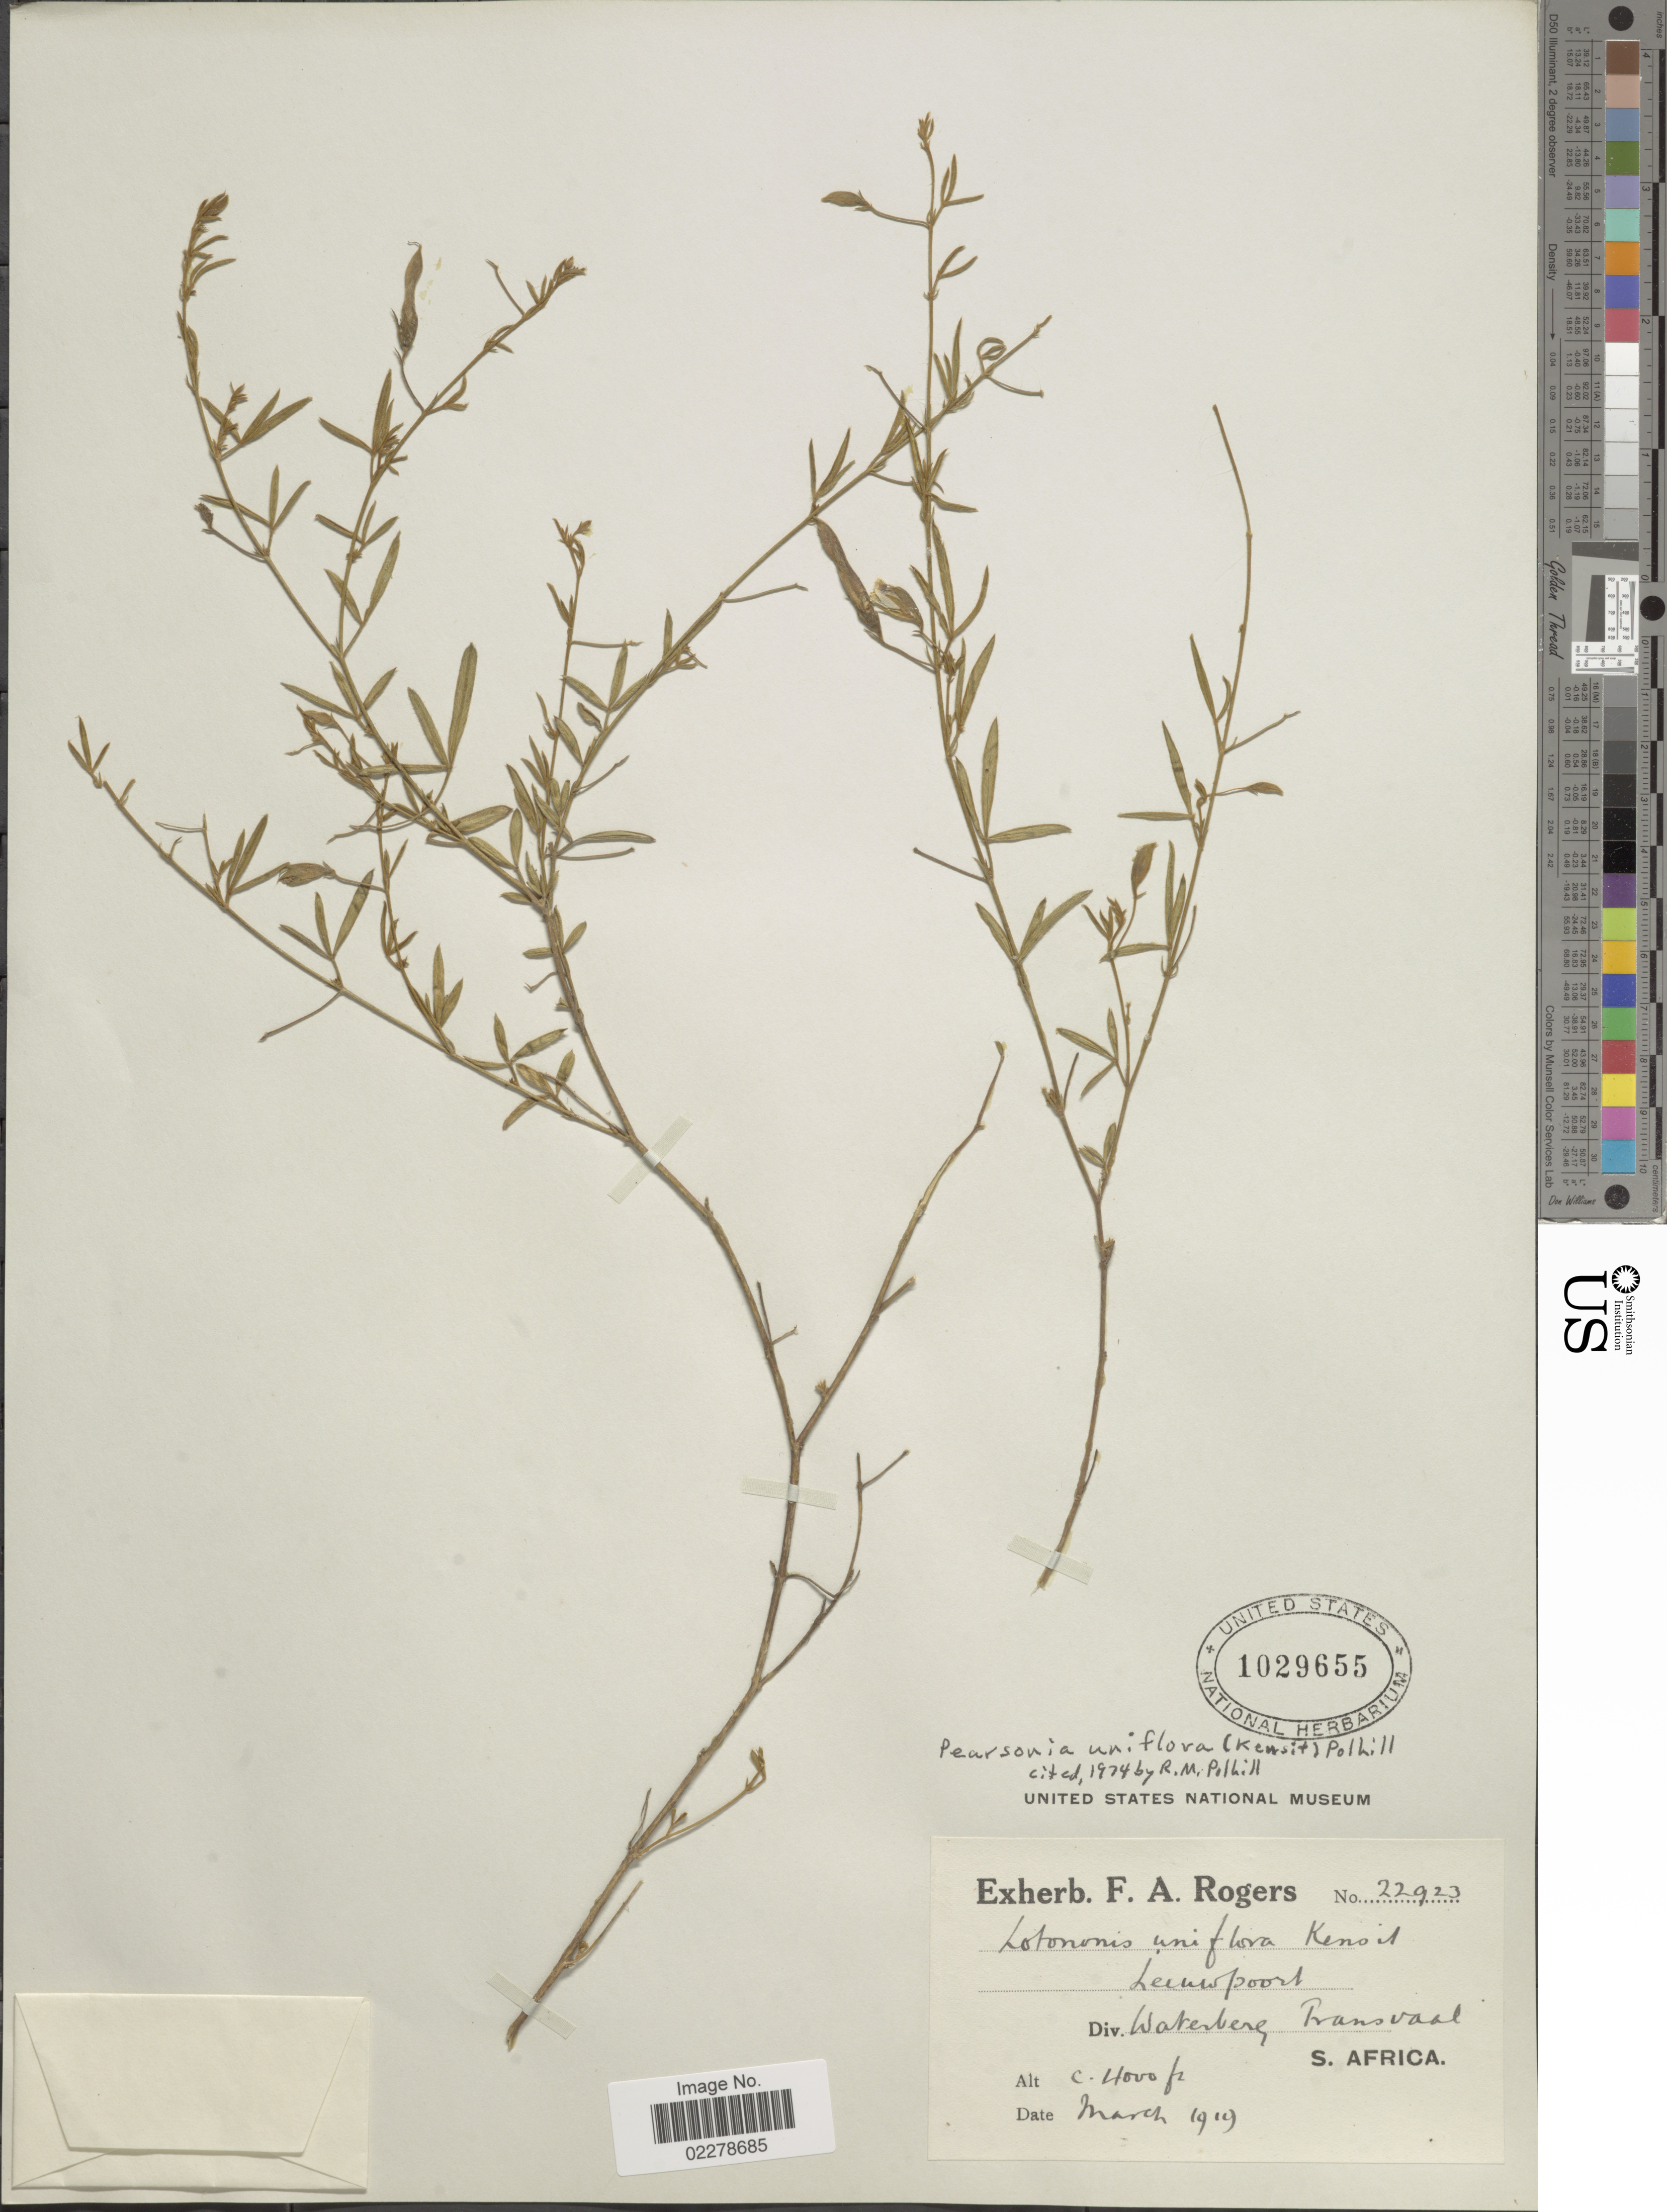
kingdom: Plantae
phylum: Tracheophyta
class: Magnoliopsida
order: Fabales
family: Fabaceae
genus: Pearsonia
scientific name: Pearsonia uniflora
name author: (Kensit) Polhill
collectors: ex herb. F. A. Rogers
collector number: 22923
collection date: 1919-03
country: South Africa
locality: Waterberg, Transvaal. S. Africa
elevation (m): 1219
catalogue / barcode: US 1029655